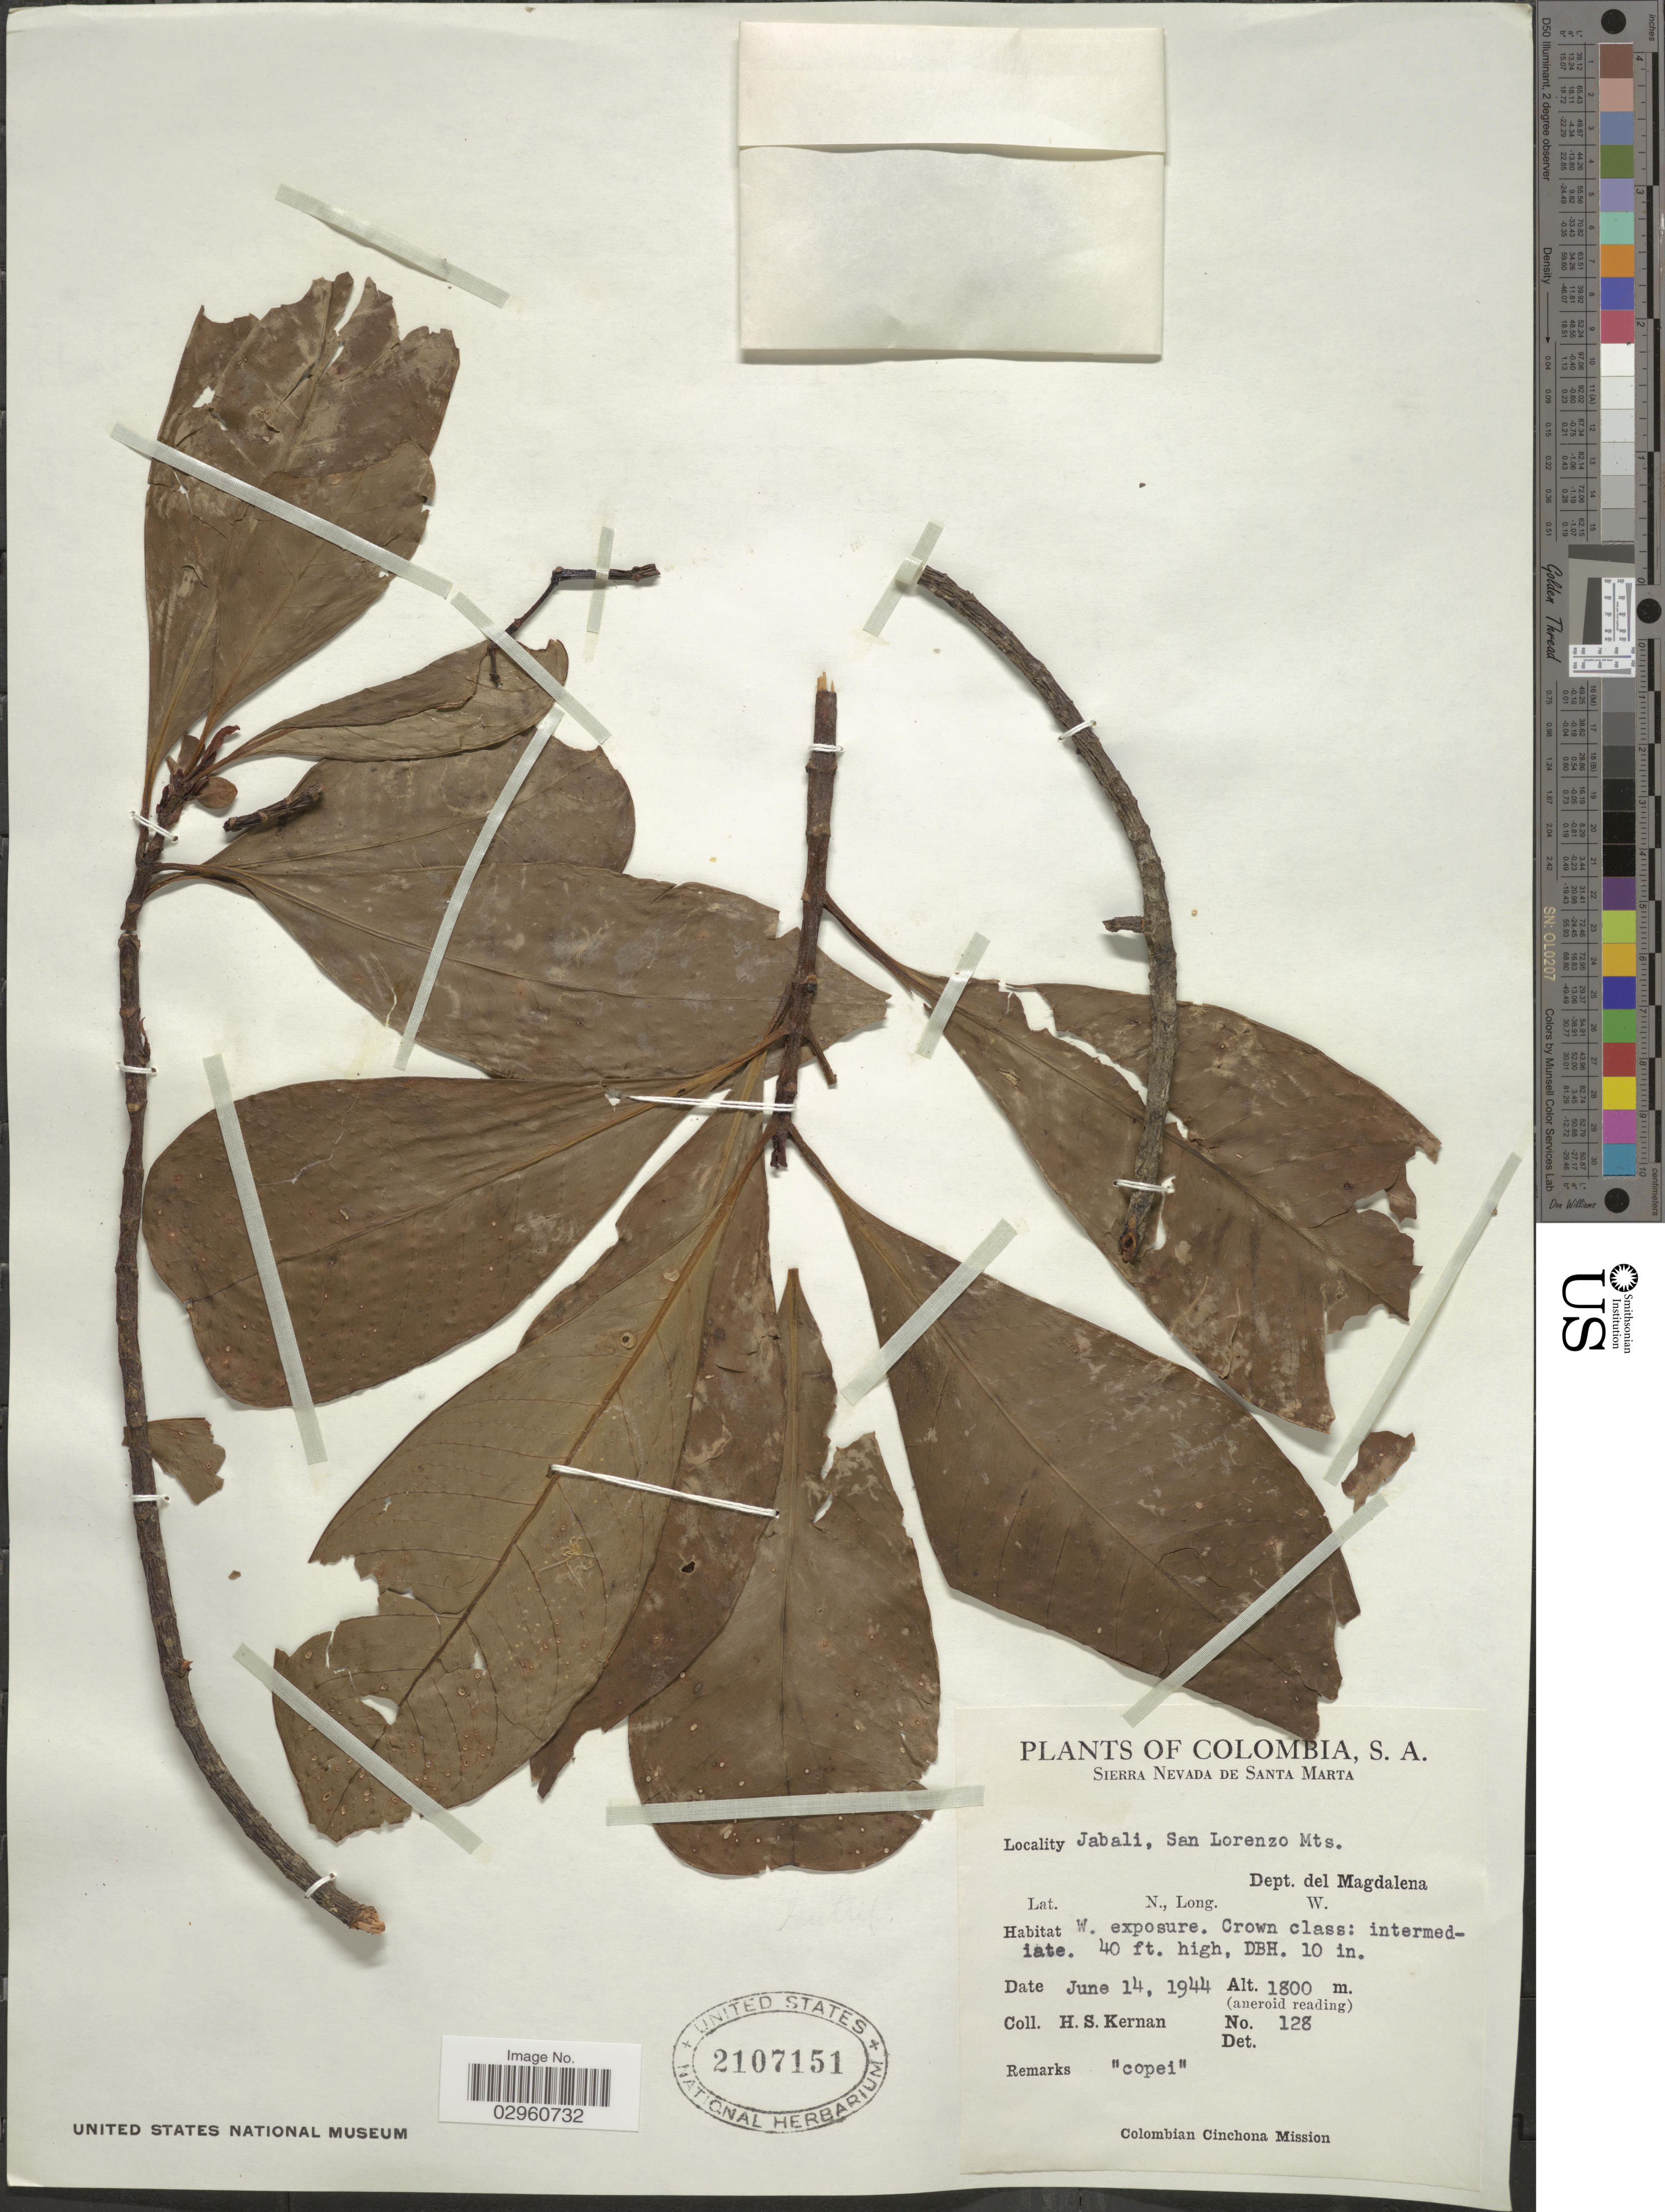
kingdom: Plantae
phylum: Tracheophyta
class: Magnoliopsida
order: Malpighiales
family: Clusiaceae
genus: Chrysochlamys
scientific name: Chrysochlamys sp.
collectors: H. Kernan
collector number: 128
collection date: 1944-06-14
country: Colombia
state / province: Magdalena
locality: Sierra Nevada de Santa Marta. Jabali, San Lorenzo Mts. Dept. del Magdalena.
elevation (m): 1800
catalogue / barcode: US 2107151